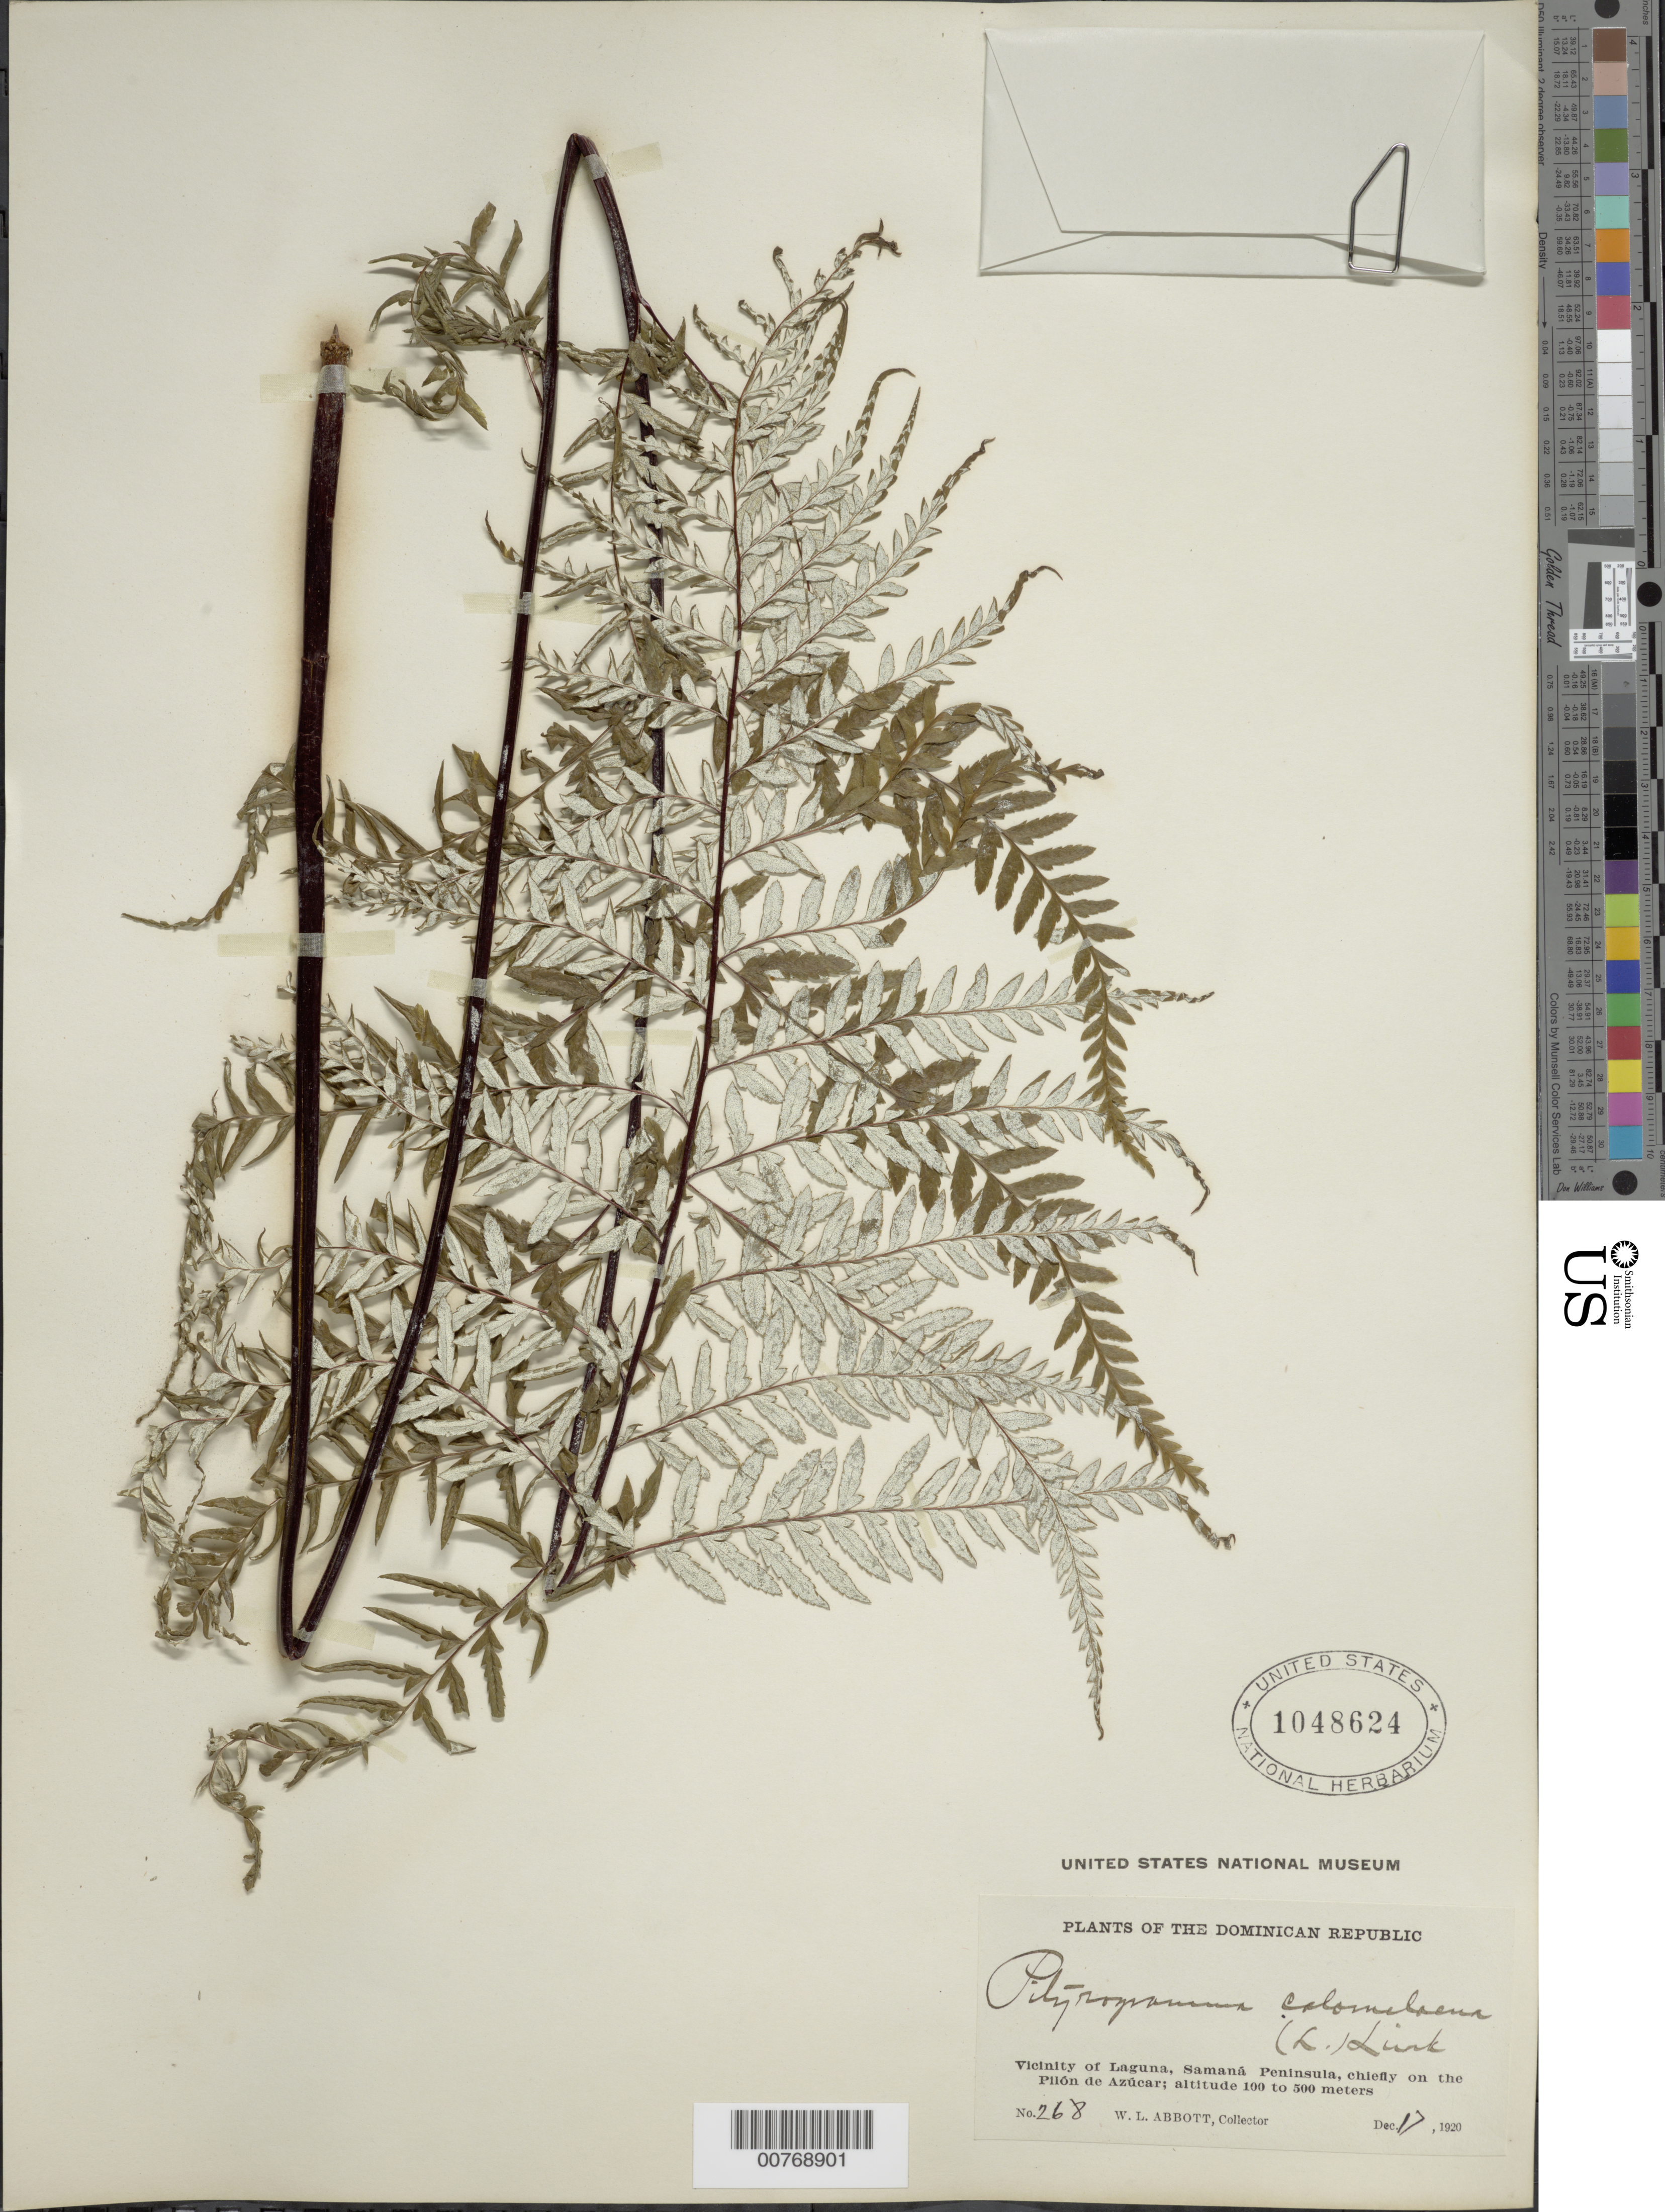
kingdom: Plantae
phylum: Tracheophyta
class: Polypodiopsida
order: Polypodiales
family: Pteridaceae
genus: Pityrogramma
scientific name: Pityrogramma calomelanos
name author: (L.) Link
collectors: W. L. Abbott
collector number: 268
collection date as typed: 17 Dec 1920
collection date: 1920-12-17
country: Dominican Republic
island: Hispaniola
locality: Vicinity of Laguna, Samaná Peninsula, chiefly on the Pilón de Azúcar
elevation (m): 100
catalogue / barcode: US 1048624